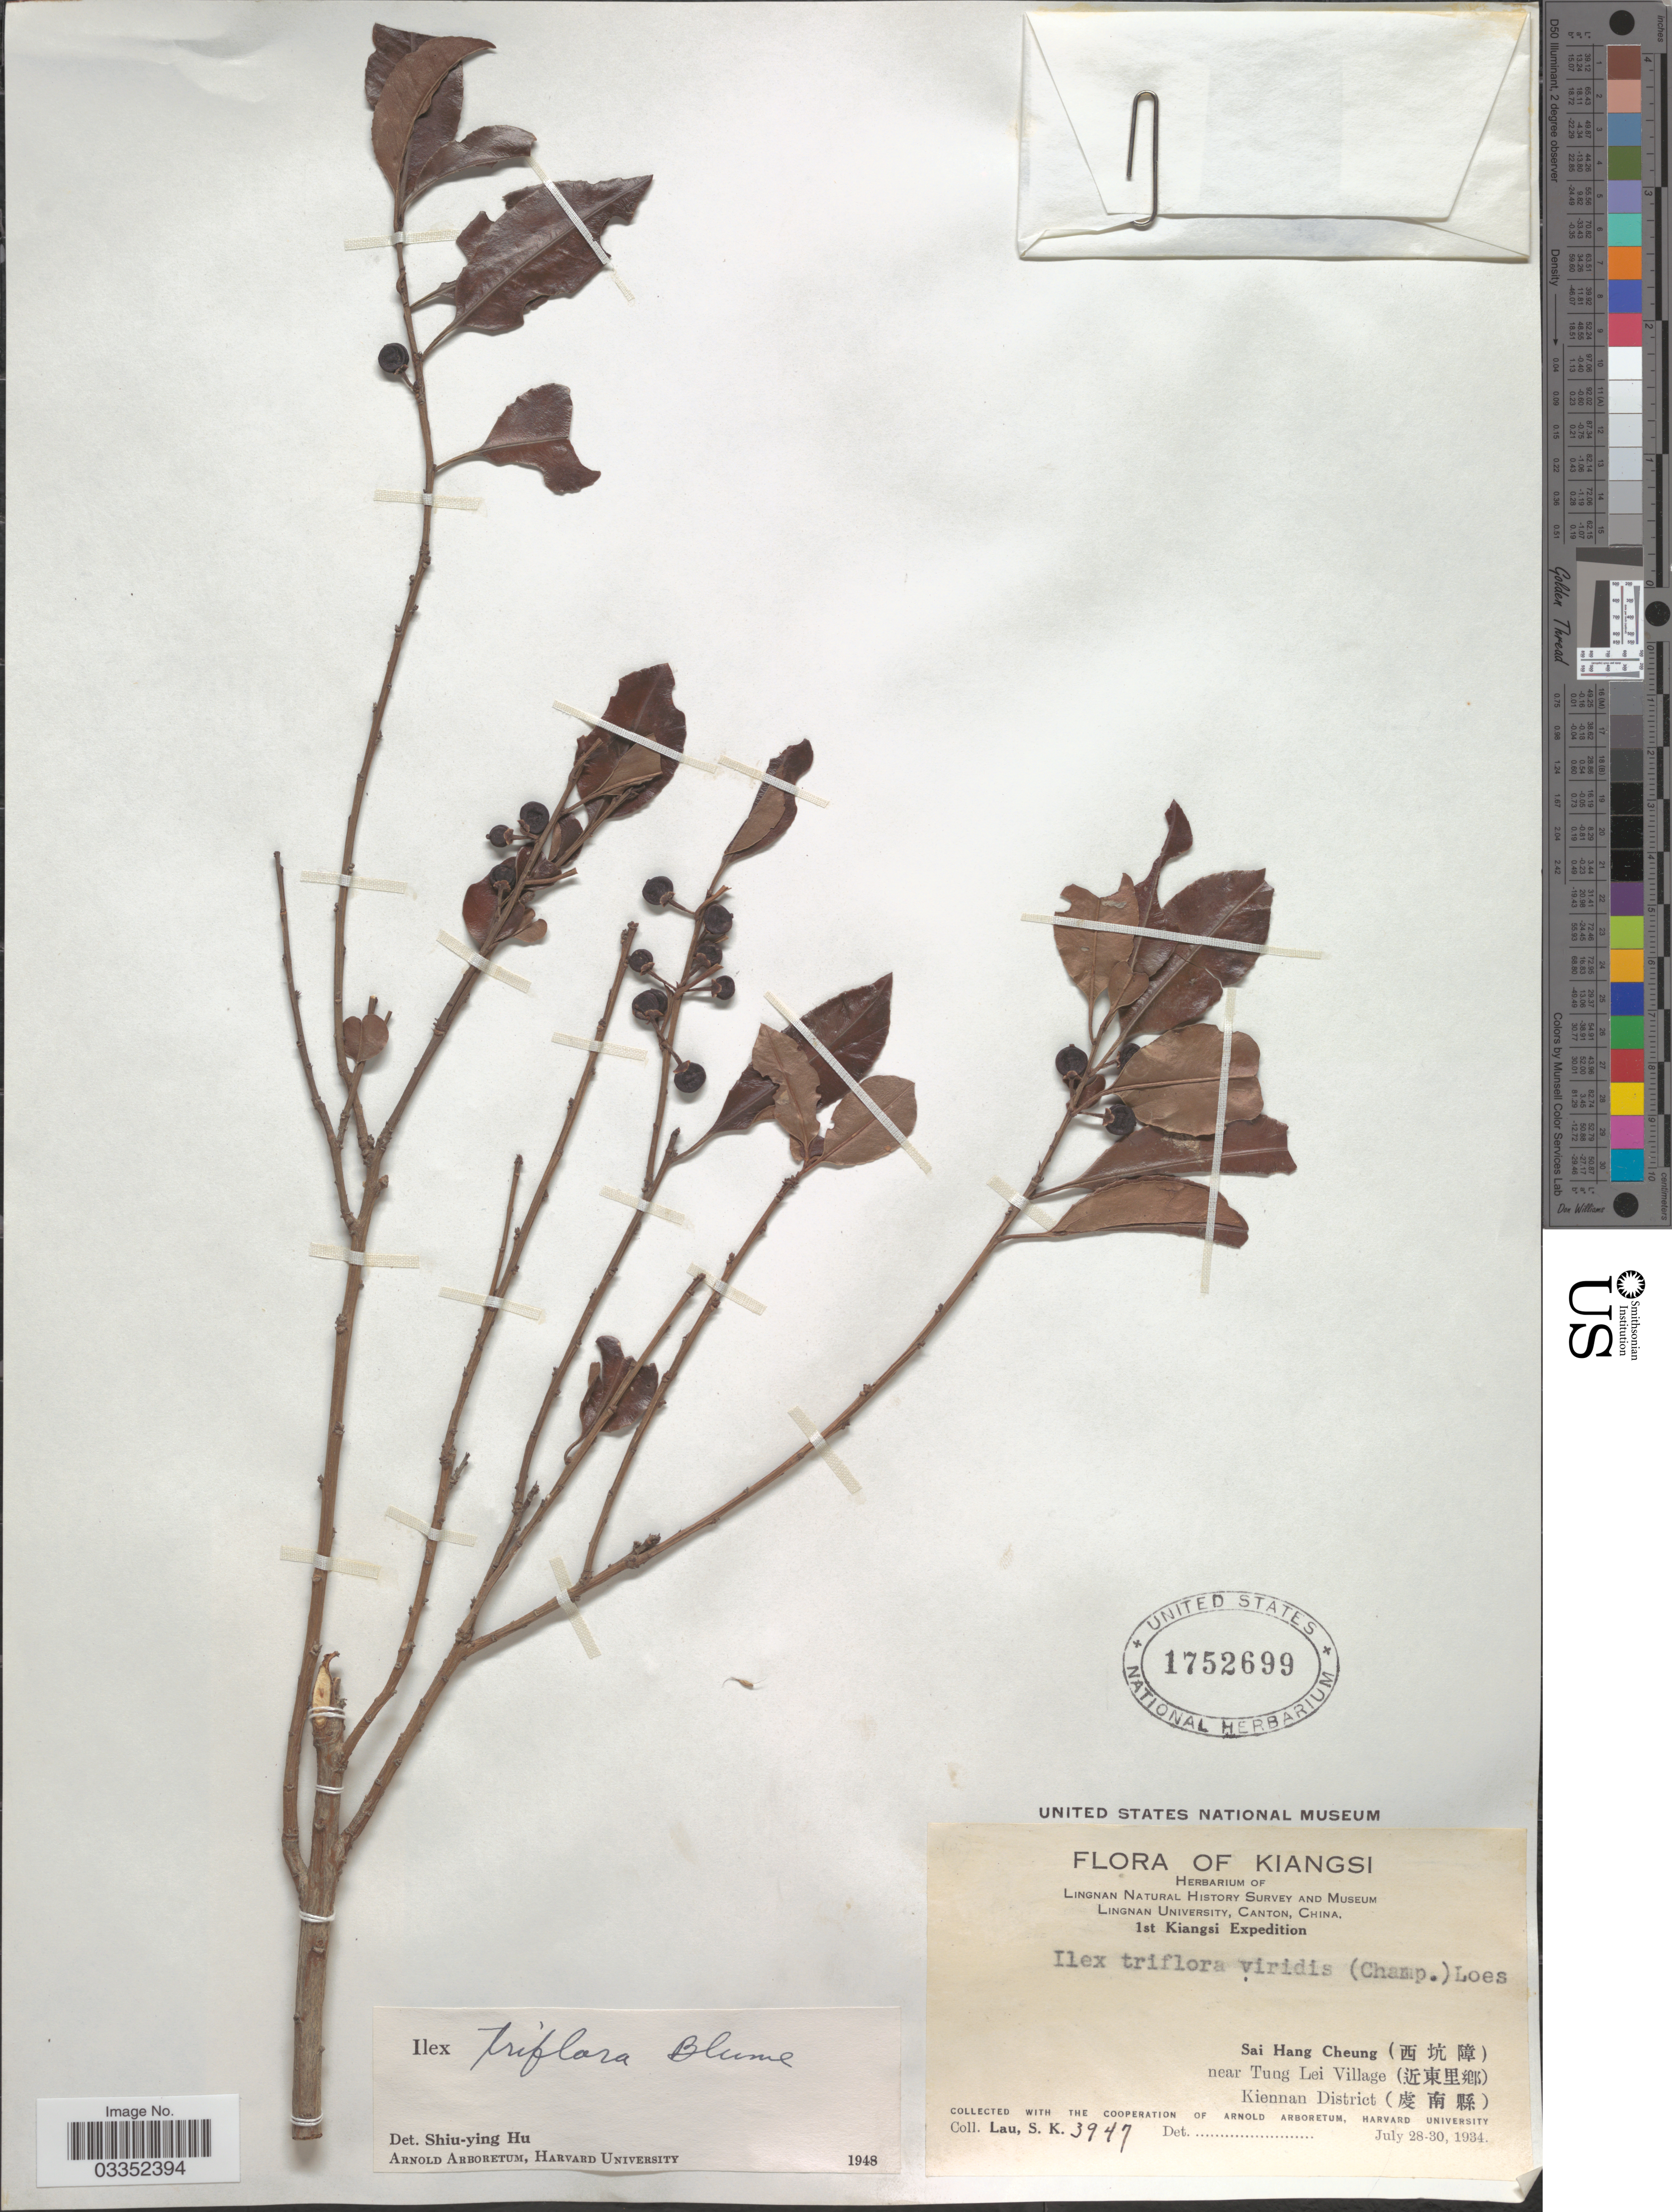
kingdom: Plantae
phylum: Tracheophyta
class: Magnoliopsida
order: Aquifoliales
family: Aquifoliaceae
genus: Ilex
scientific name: Ilex triflora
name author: Blume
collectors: S. K. Lau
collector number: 3947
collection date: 1934-07-28/1934-07-30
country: China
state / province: Jiangxi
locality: Kiangsi, Sai Hang Cheung (X) near Tung Lei Village (X) Kiennan District (X).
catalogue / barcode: US 1752699